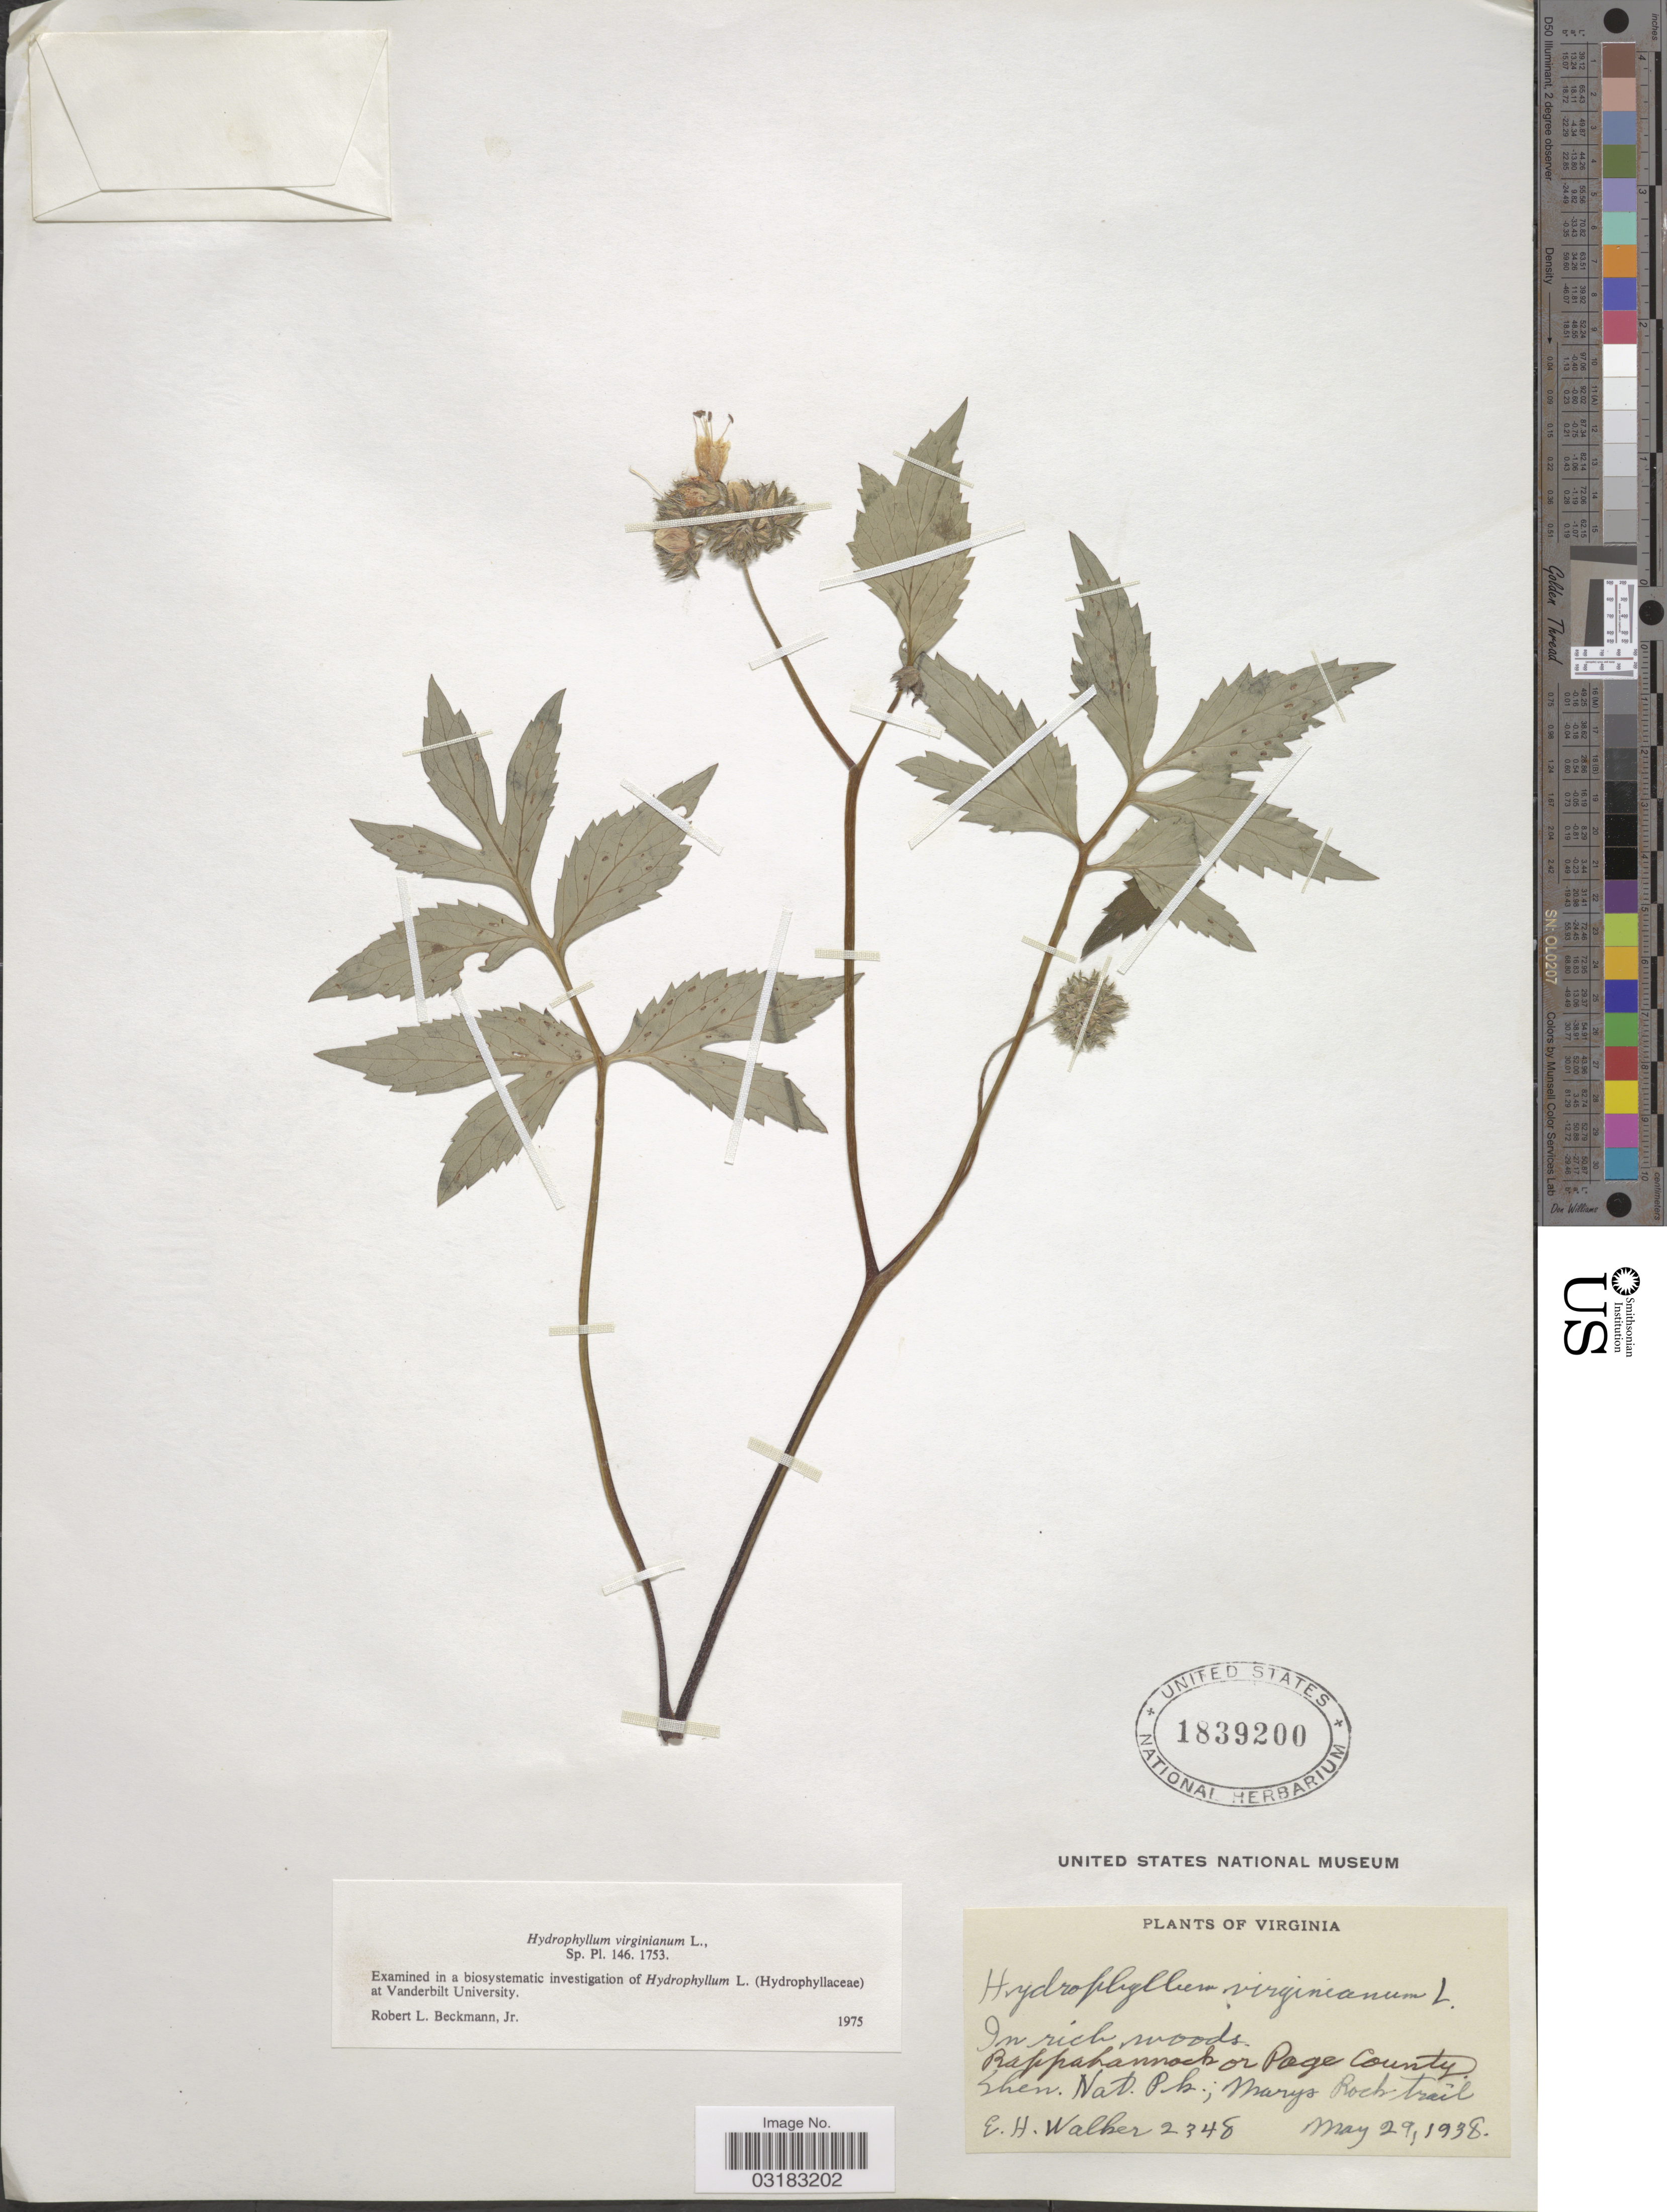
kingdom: Plantae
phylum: Tracheophyta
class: Magnoliopsida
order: Boraginales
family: Hydrophyllaceae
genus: Hydrophyllum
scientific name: Hydrophyllum virginianum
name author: L.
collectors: E. H. Walker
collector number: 2348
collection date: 1938-05-29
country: United States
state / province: Virginia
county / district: Page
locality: In rich woods. Rappahannock or Page County. Shen. Nat. Pk.; Marys Rock trail.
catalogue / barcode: US 1839200